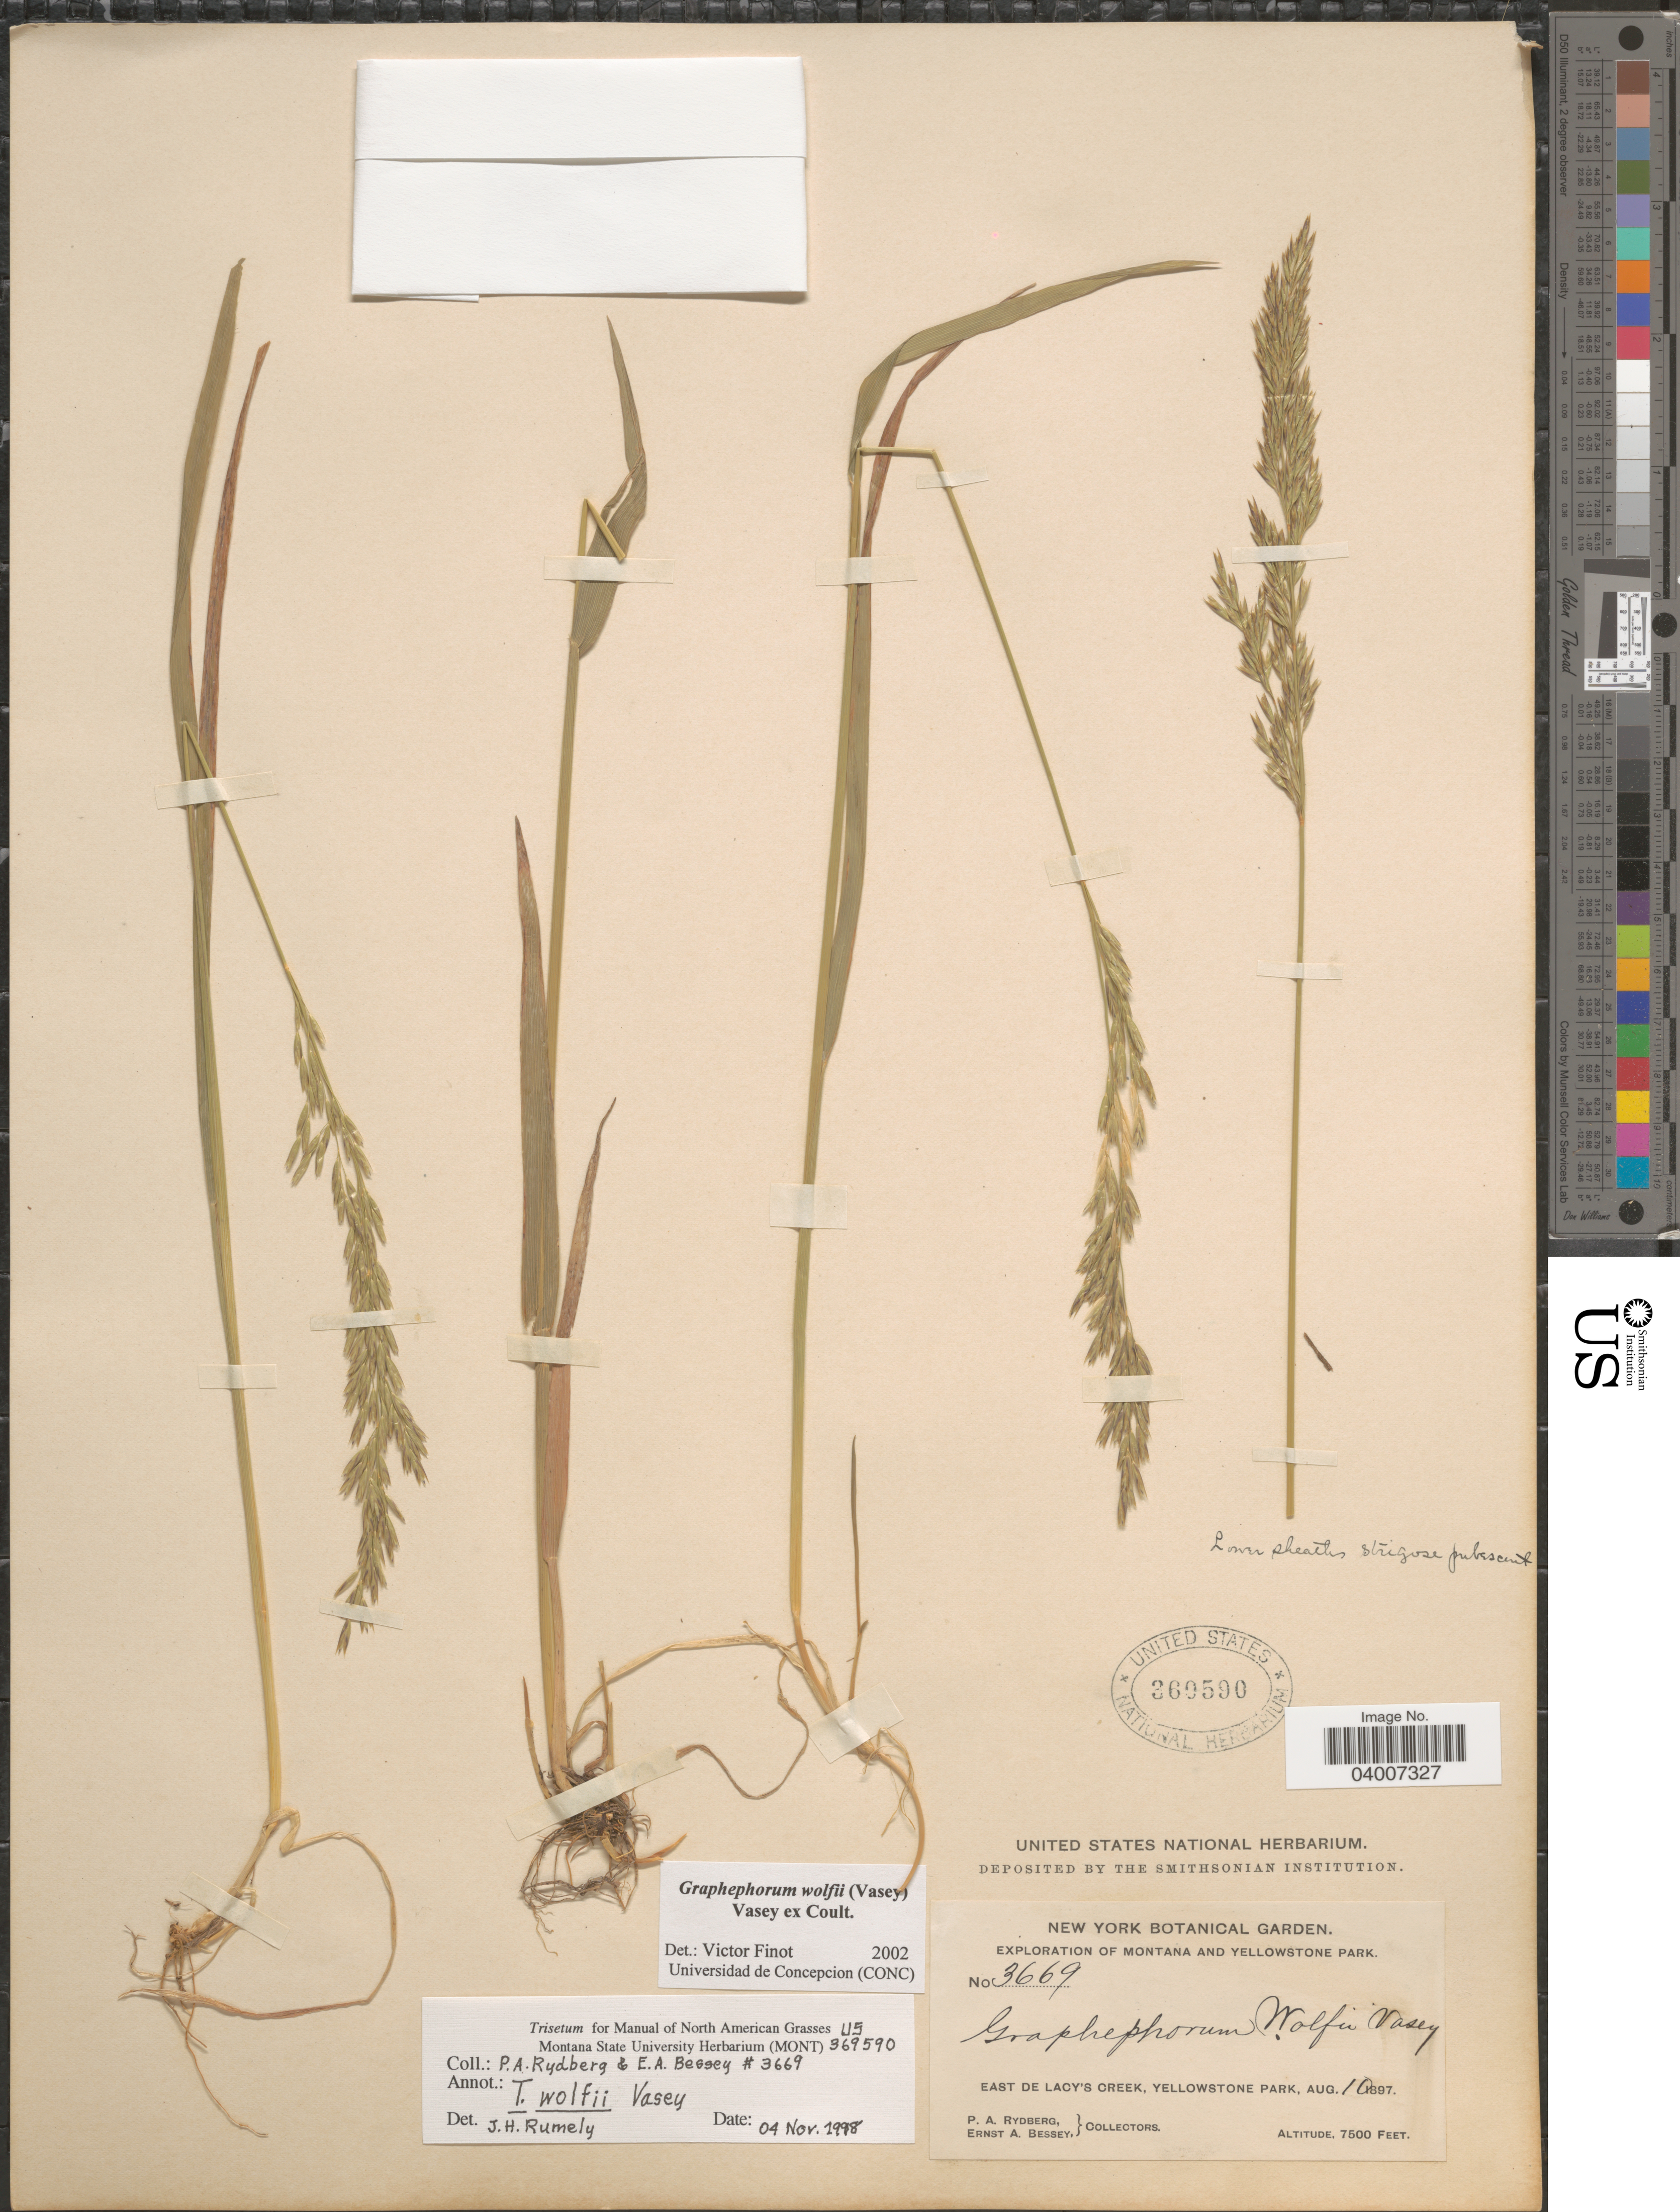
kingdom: Plantae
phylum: Tracheophyta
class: Liliopsida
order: Poales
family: Poaceae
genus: Graphephorum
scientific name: Graphephorum wolfii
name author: (E. Fourn.) Vasey ex Coult.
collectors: P. A. Rydberg & E. A. Bessey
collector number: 3669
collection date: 1897-08-10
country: United States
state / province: Wyoming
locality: Yellowstone Park. East de Lacy's Creek.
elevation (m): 2286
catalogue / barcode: US 360590